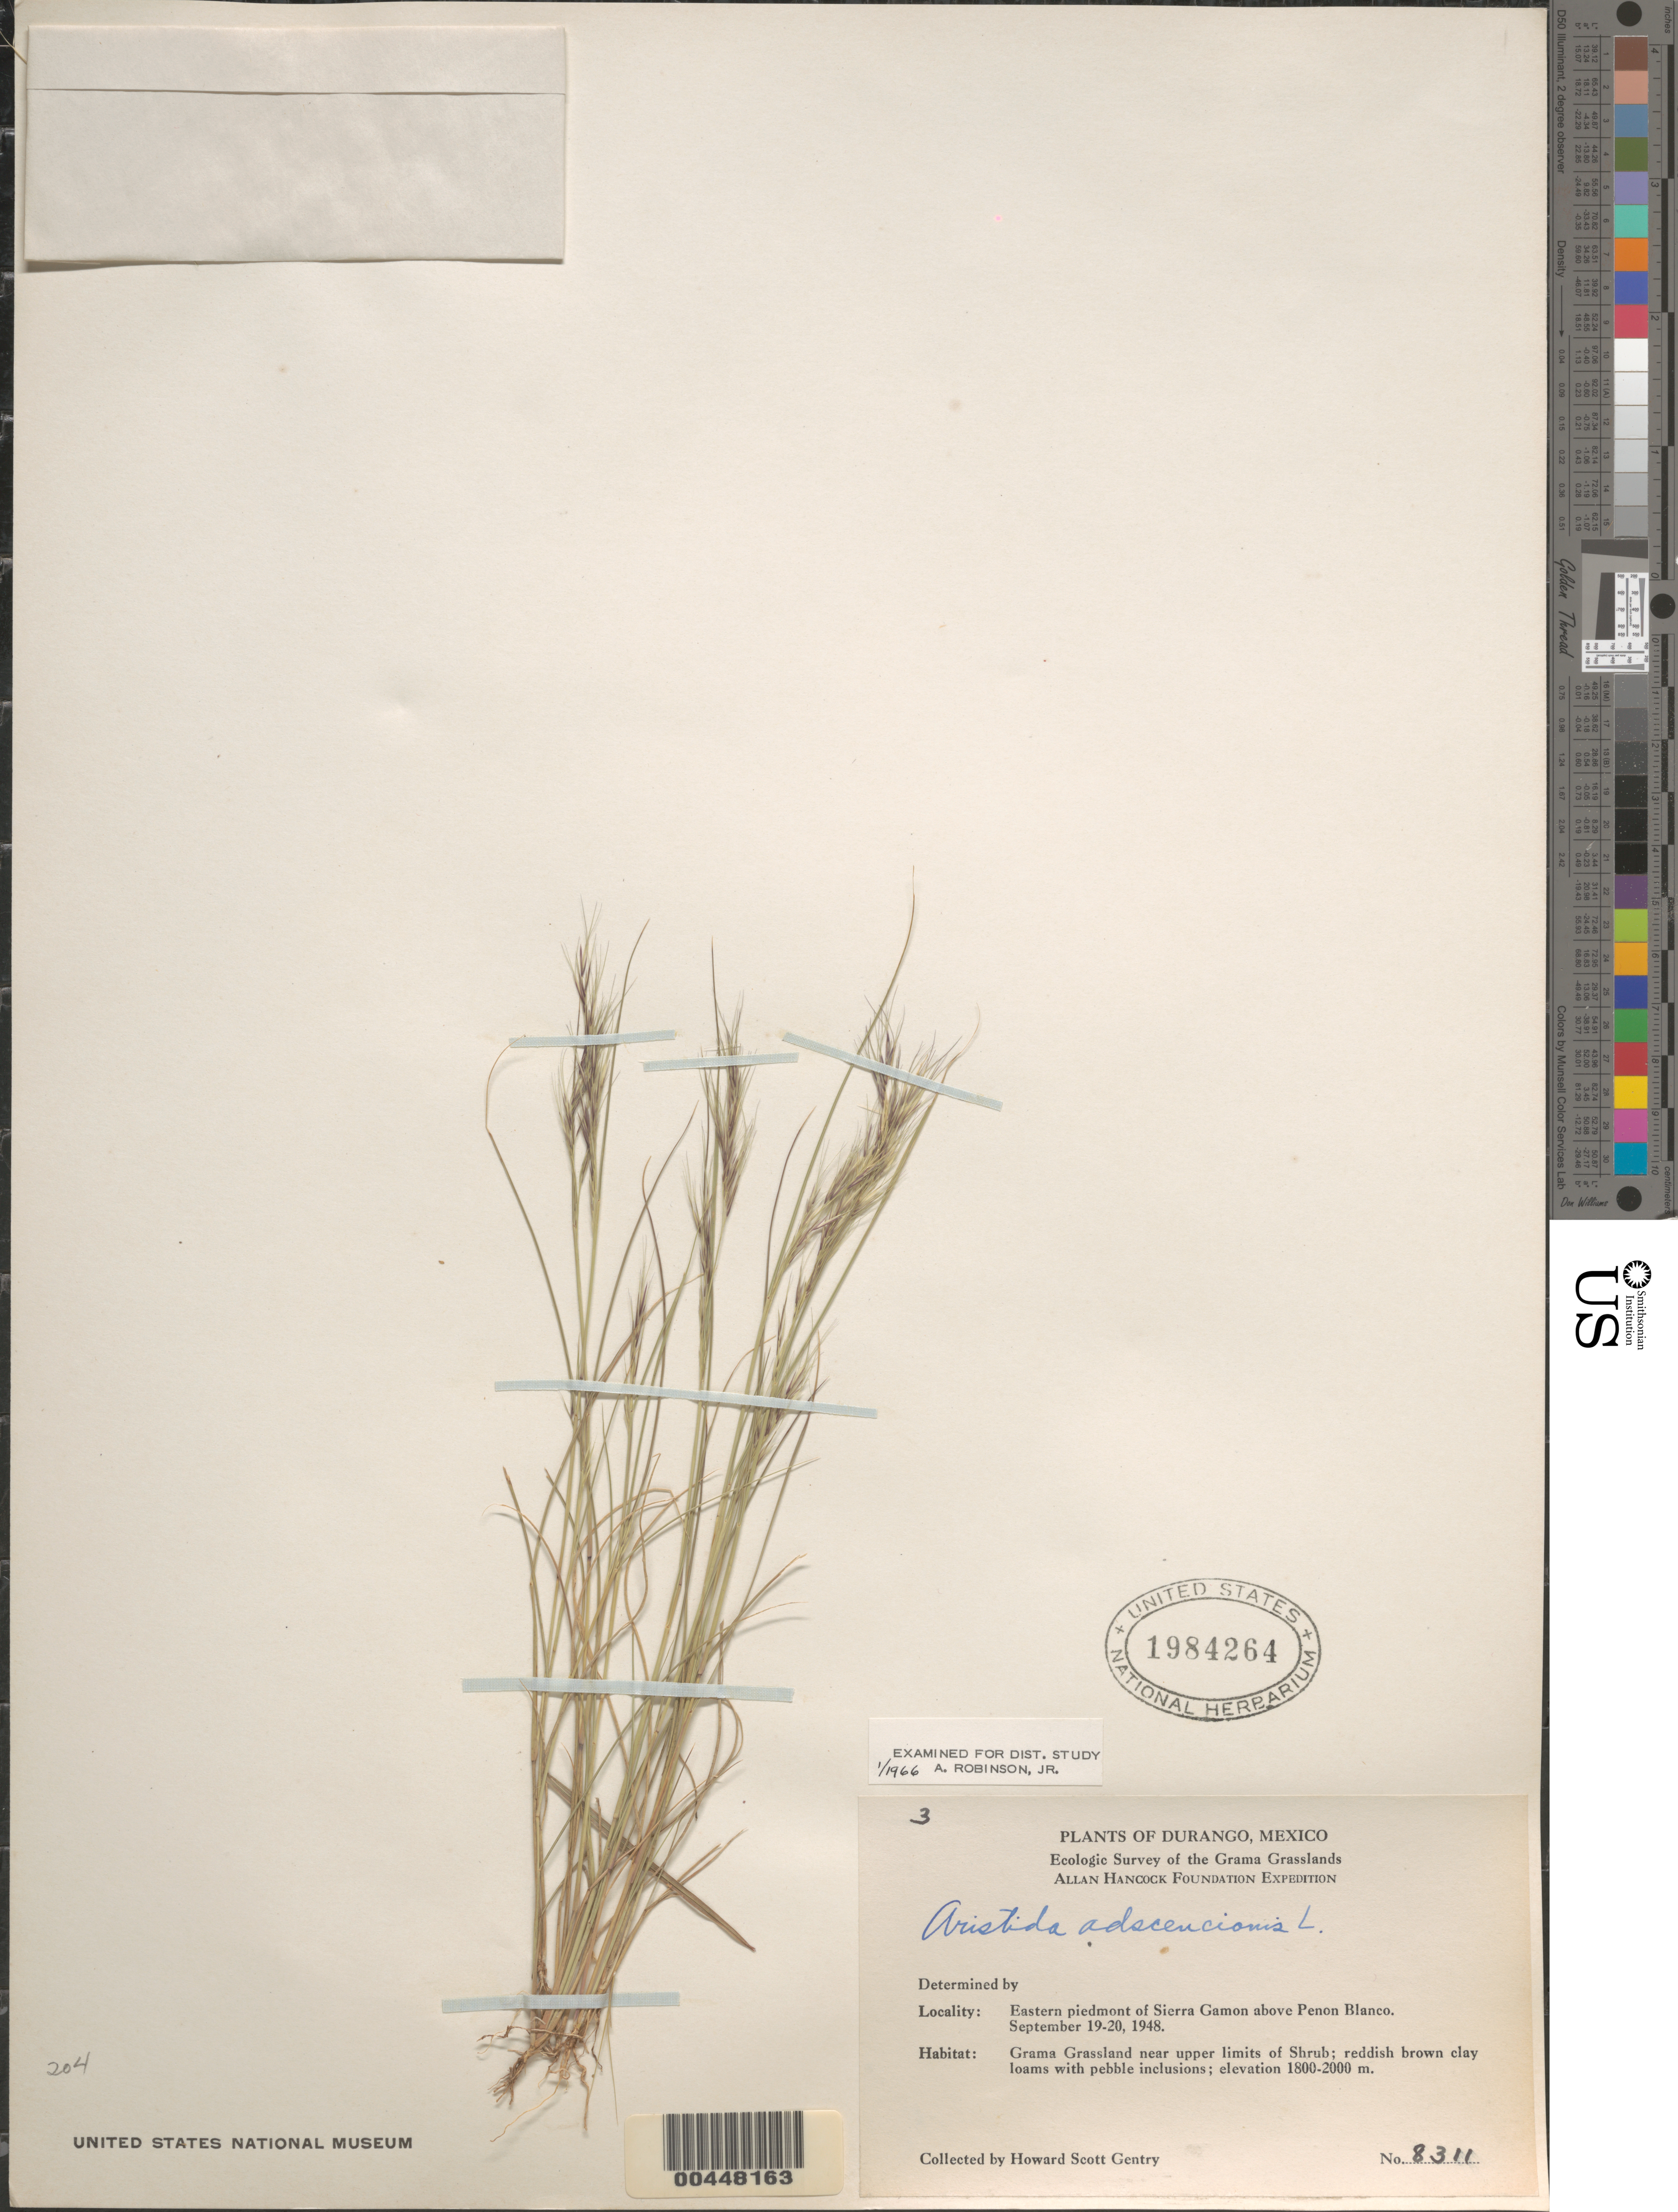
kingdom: Plantae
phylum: Tracheophyta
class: Liliopsida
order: Poales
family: Poaceae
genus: Aristida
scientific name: Aristida adscensionis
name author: L.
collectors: H. S. Gentry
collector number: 8311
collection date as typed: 19 Sep 1948 to 20 Sep 1948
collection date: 1948-09-19/1948-09-20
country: Mexico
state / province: Durango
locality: Eastern piedmont of Sierra Gamon above Penon Blanco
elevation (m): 1800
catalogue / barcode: US 1984264